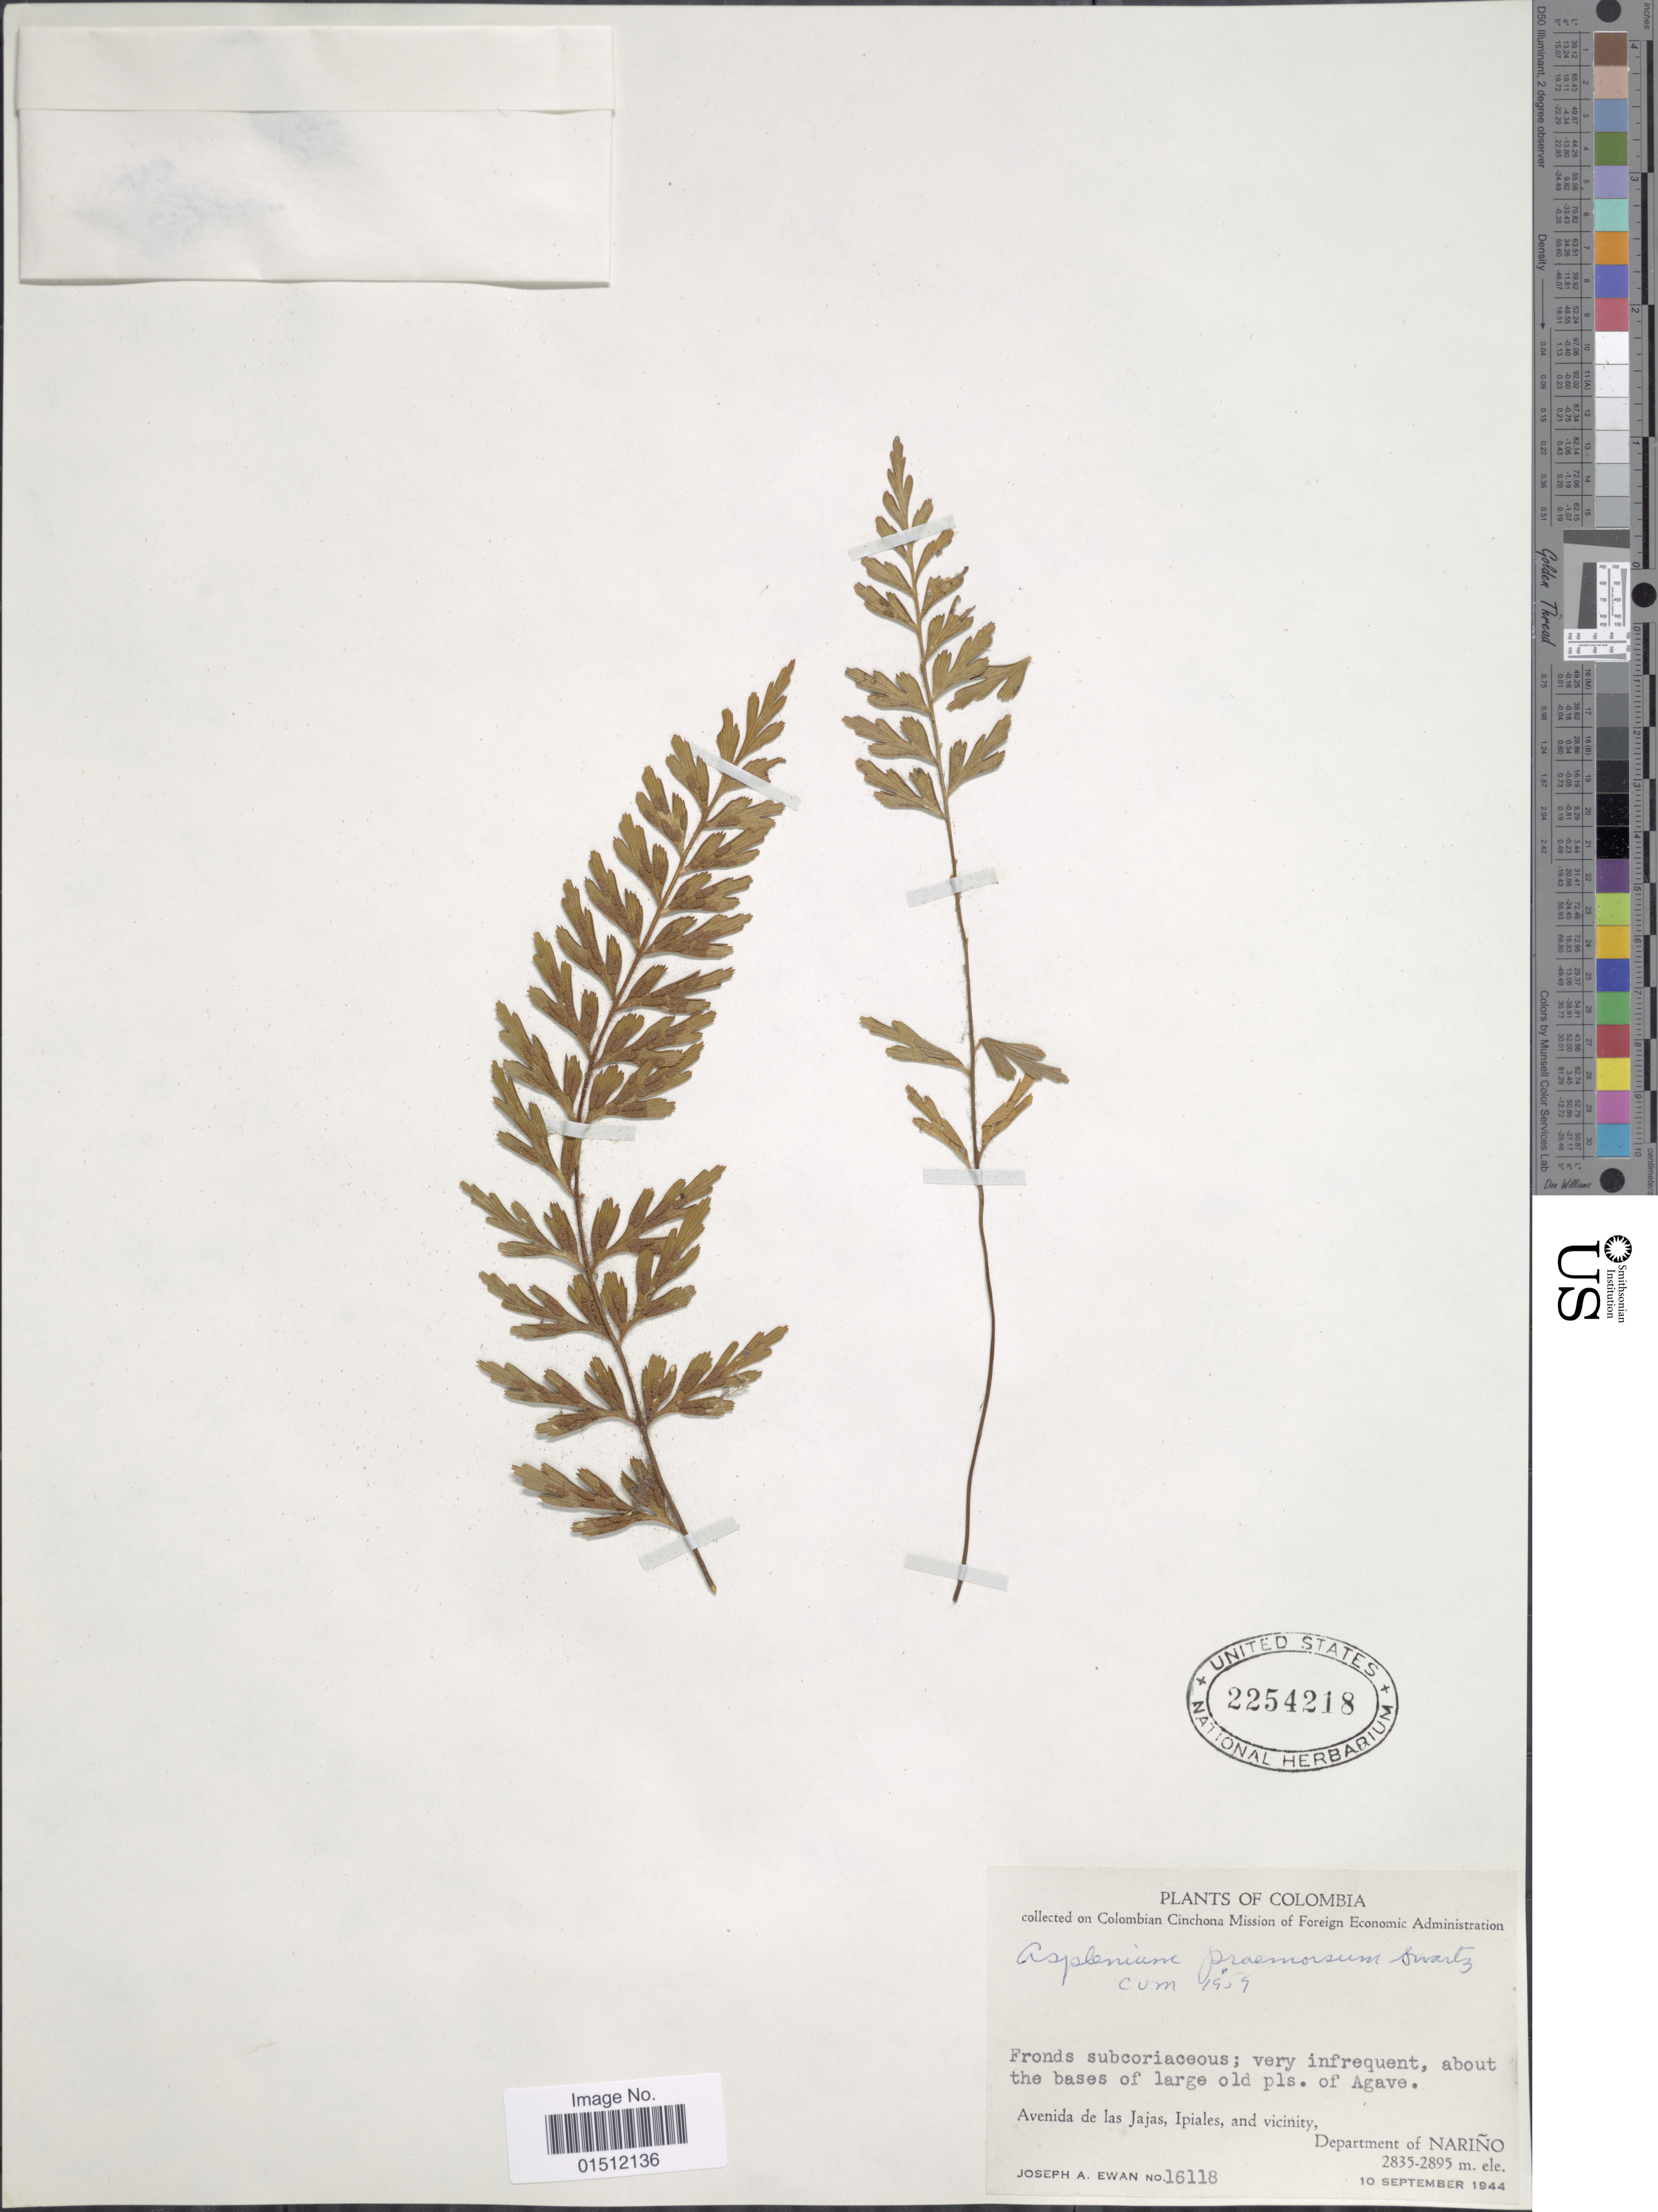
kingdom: Plantae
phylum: Tracheophyta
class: Polypodiopsida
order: Polypodiales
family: Aspleniaceae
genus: Asplenium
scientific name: Asplenium praemorsum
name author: Sw.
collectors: J. A. Ewan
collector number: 16118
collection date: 1944-09-10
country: Colombia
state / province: Nariño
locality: Avenida de las Jajas, Ipiales, and vicinity. Department of Narino.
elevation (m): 2835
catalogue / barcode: US 2254218